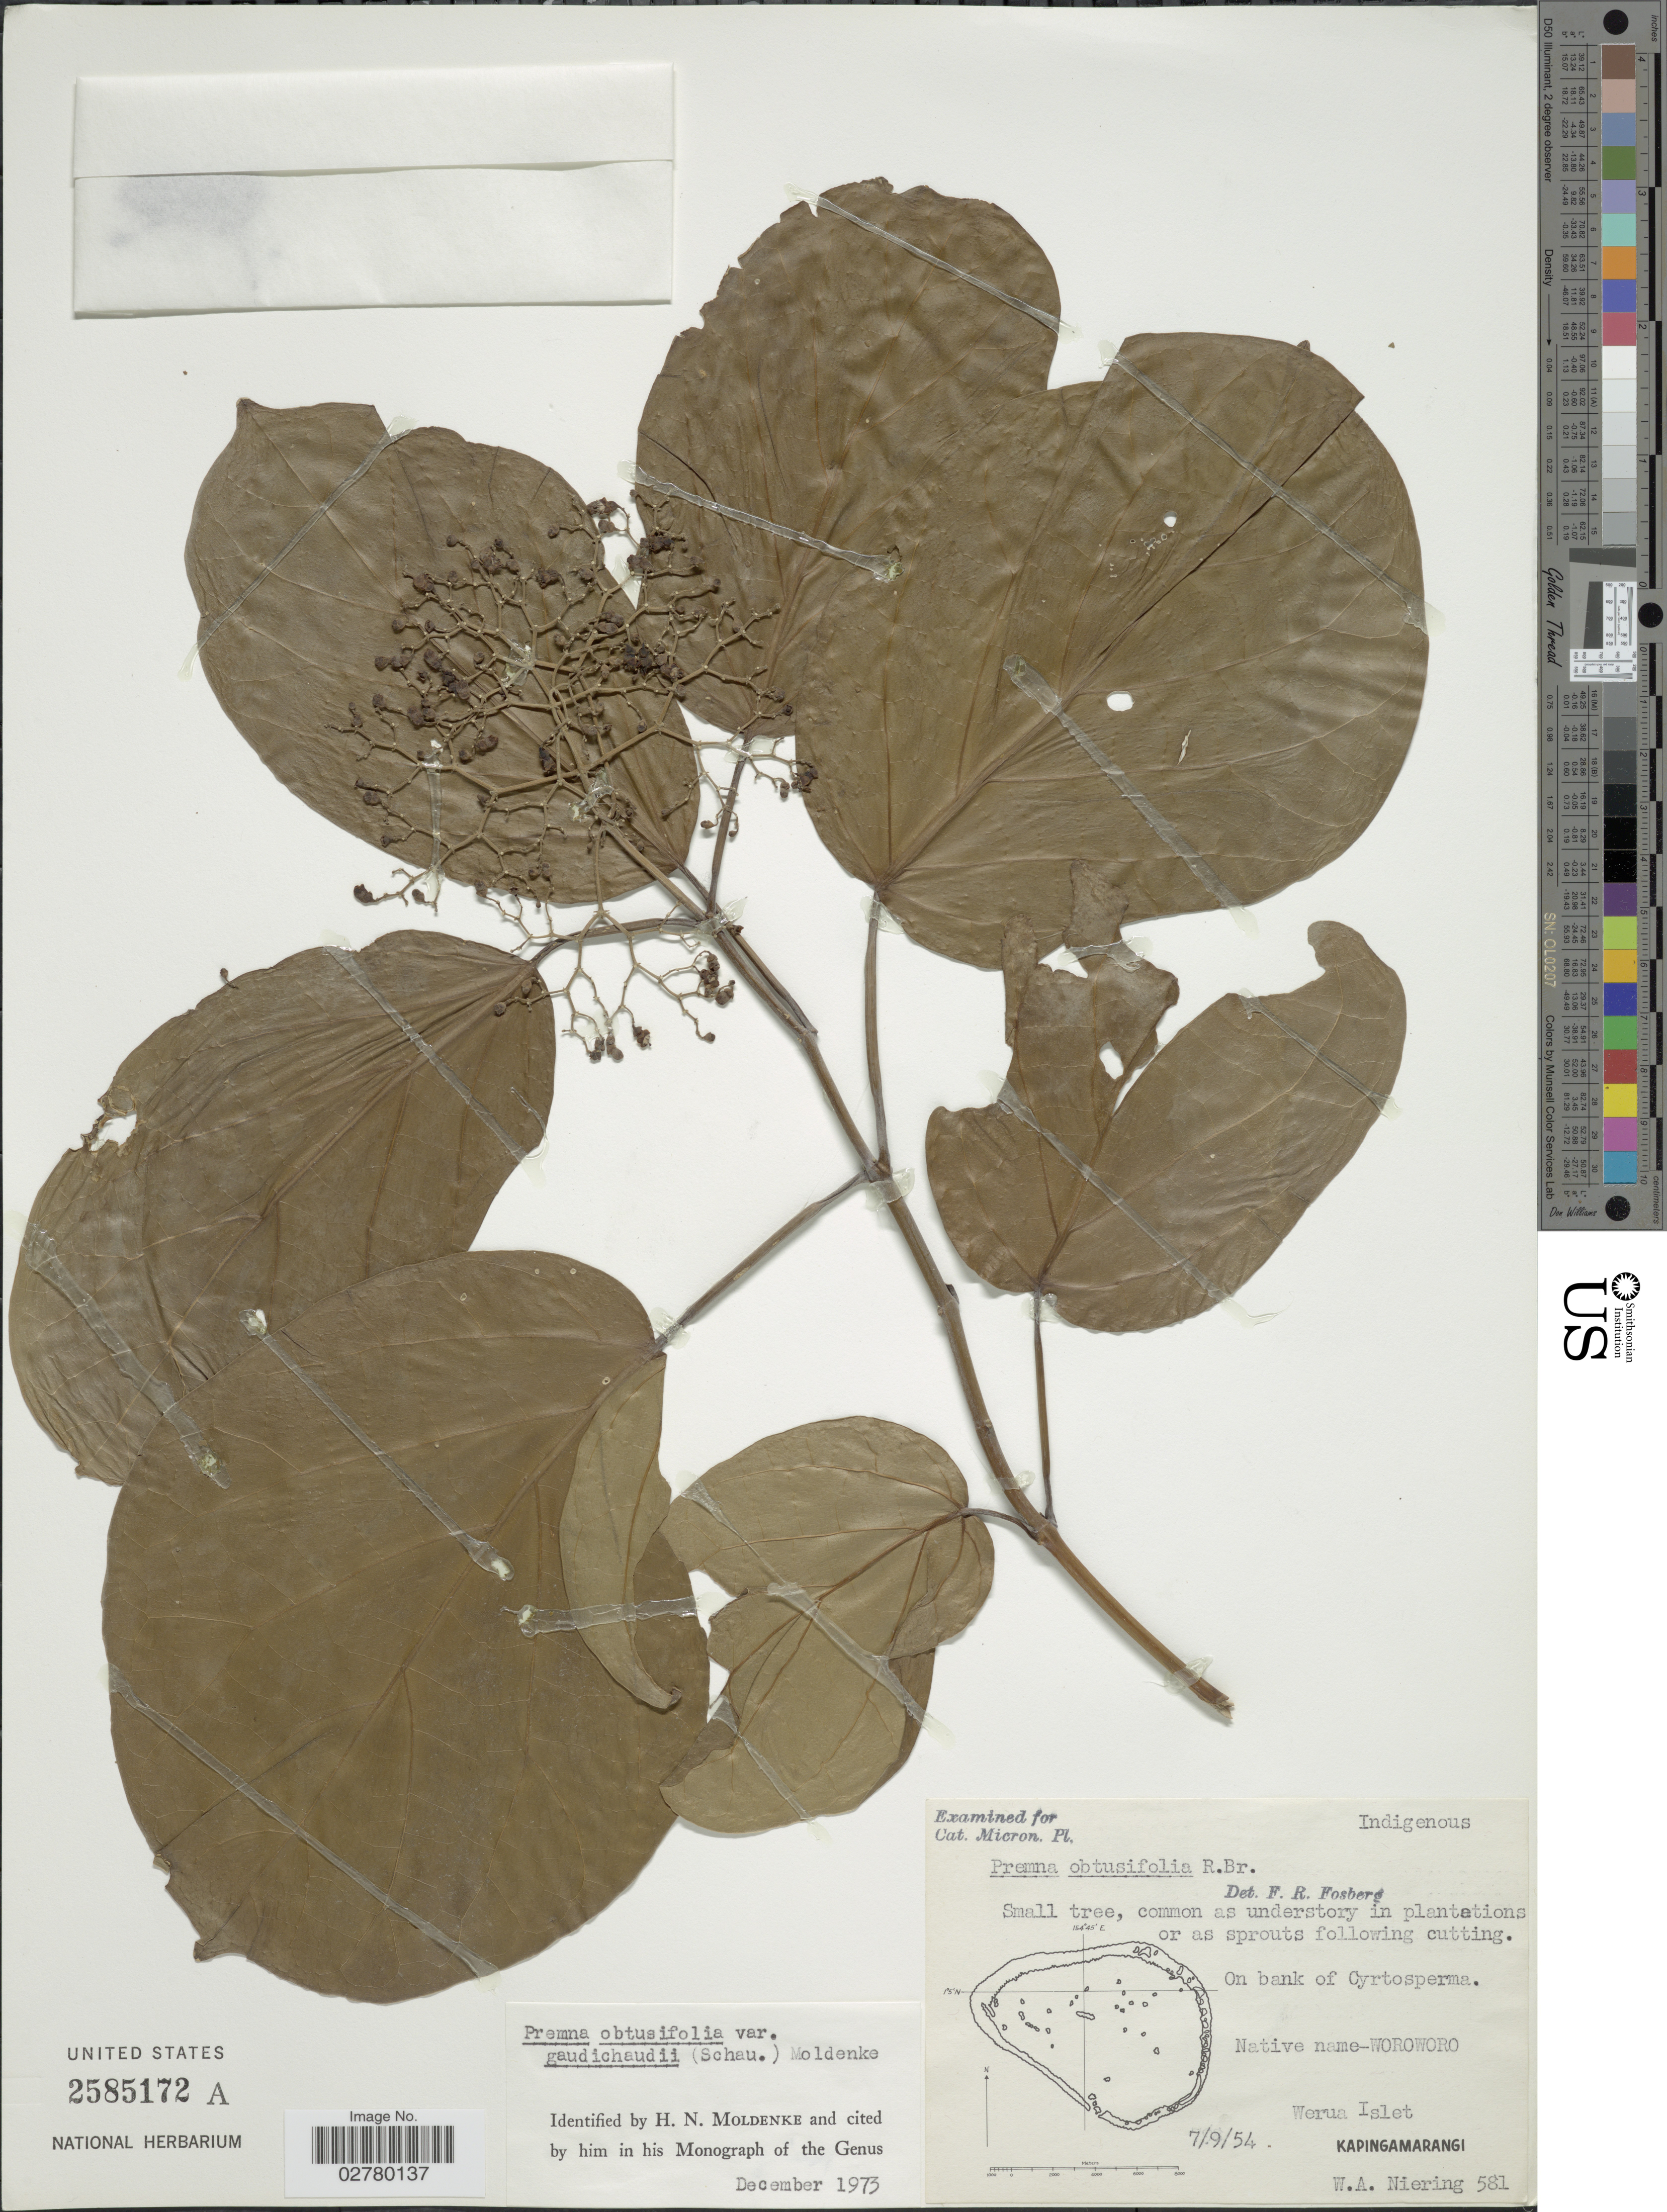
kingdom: Plantae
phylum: Tracheophyta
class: Magnoliopsida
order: Lamiales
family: Lamiaceae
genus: Premna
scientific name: Premna obtusifolia var. gaudichaudii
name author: (Schauer) Moldenke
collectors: W. Niering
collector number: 581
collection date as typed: Transcribed d/m/y: 9/7/54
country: Micronesia, Federated States of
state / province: Pohnpei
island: Kapingamarangi Atoll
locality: Werua Islet. Kapingamarangi.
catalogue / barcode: US 2585172A